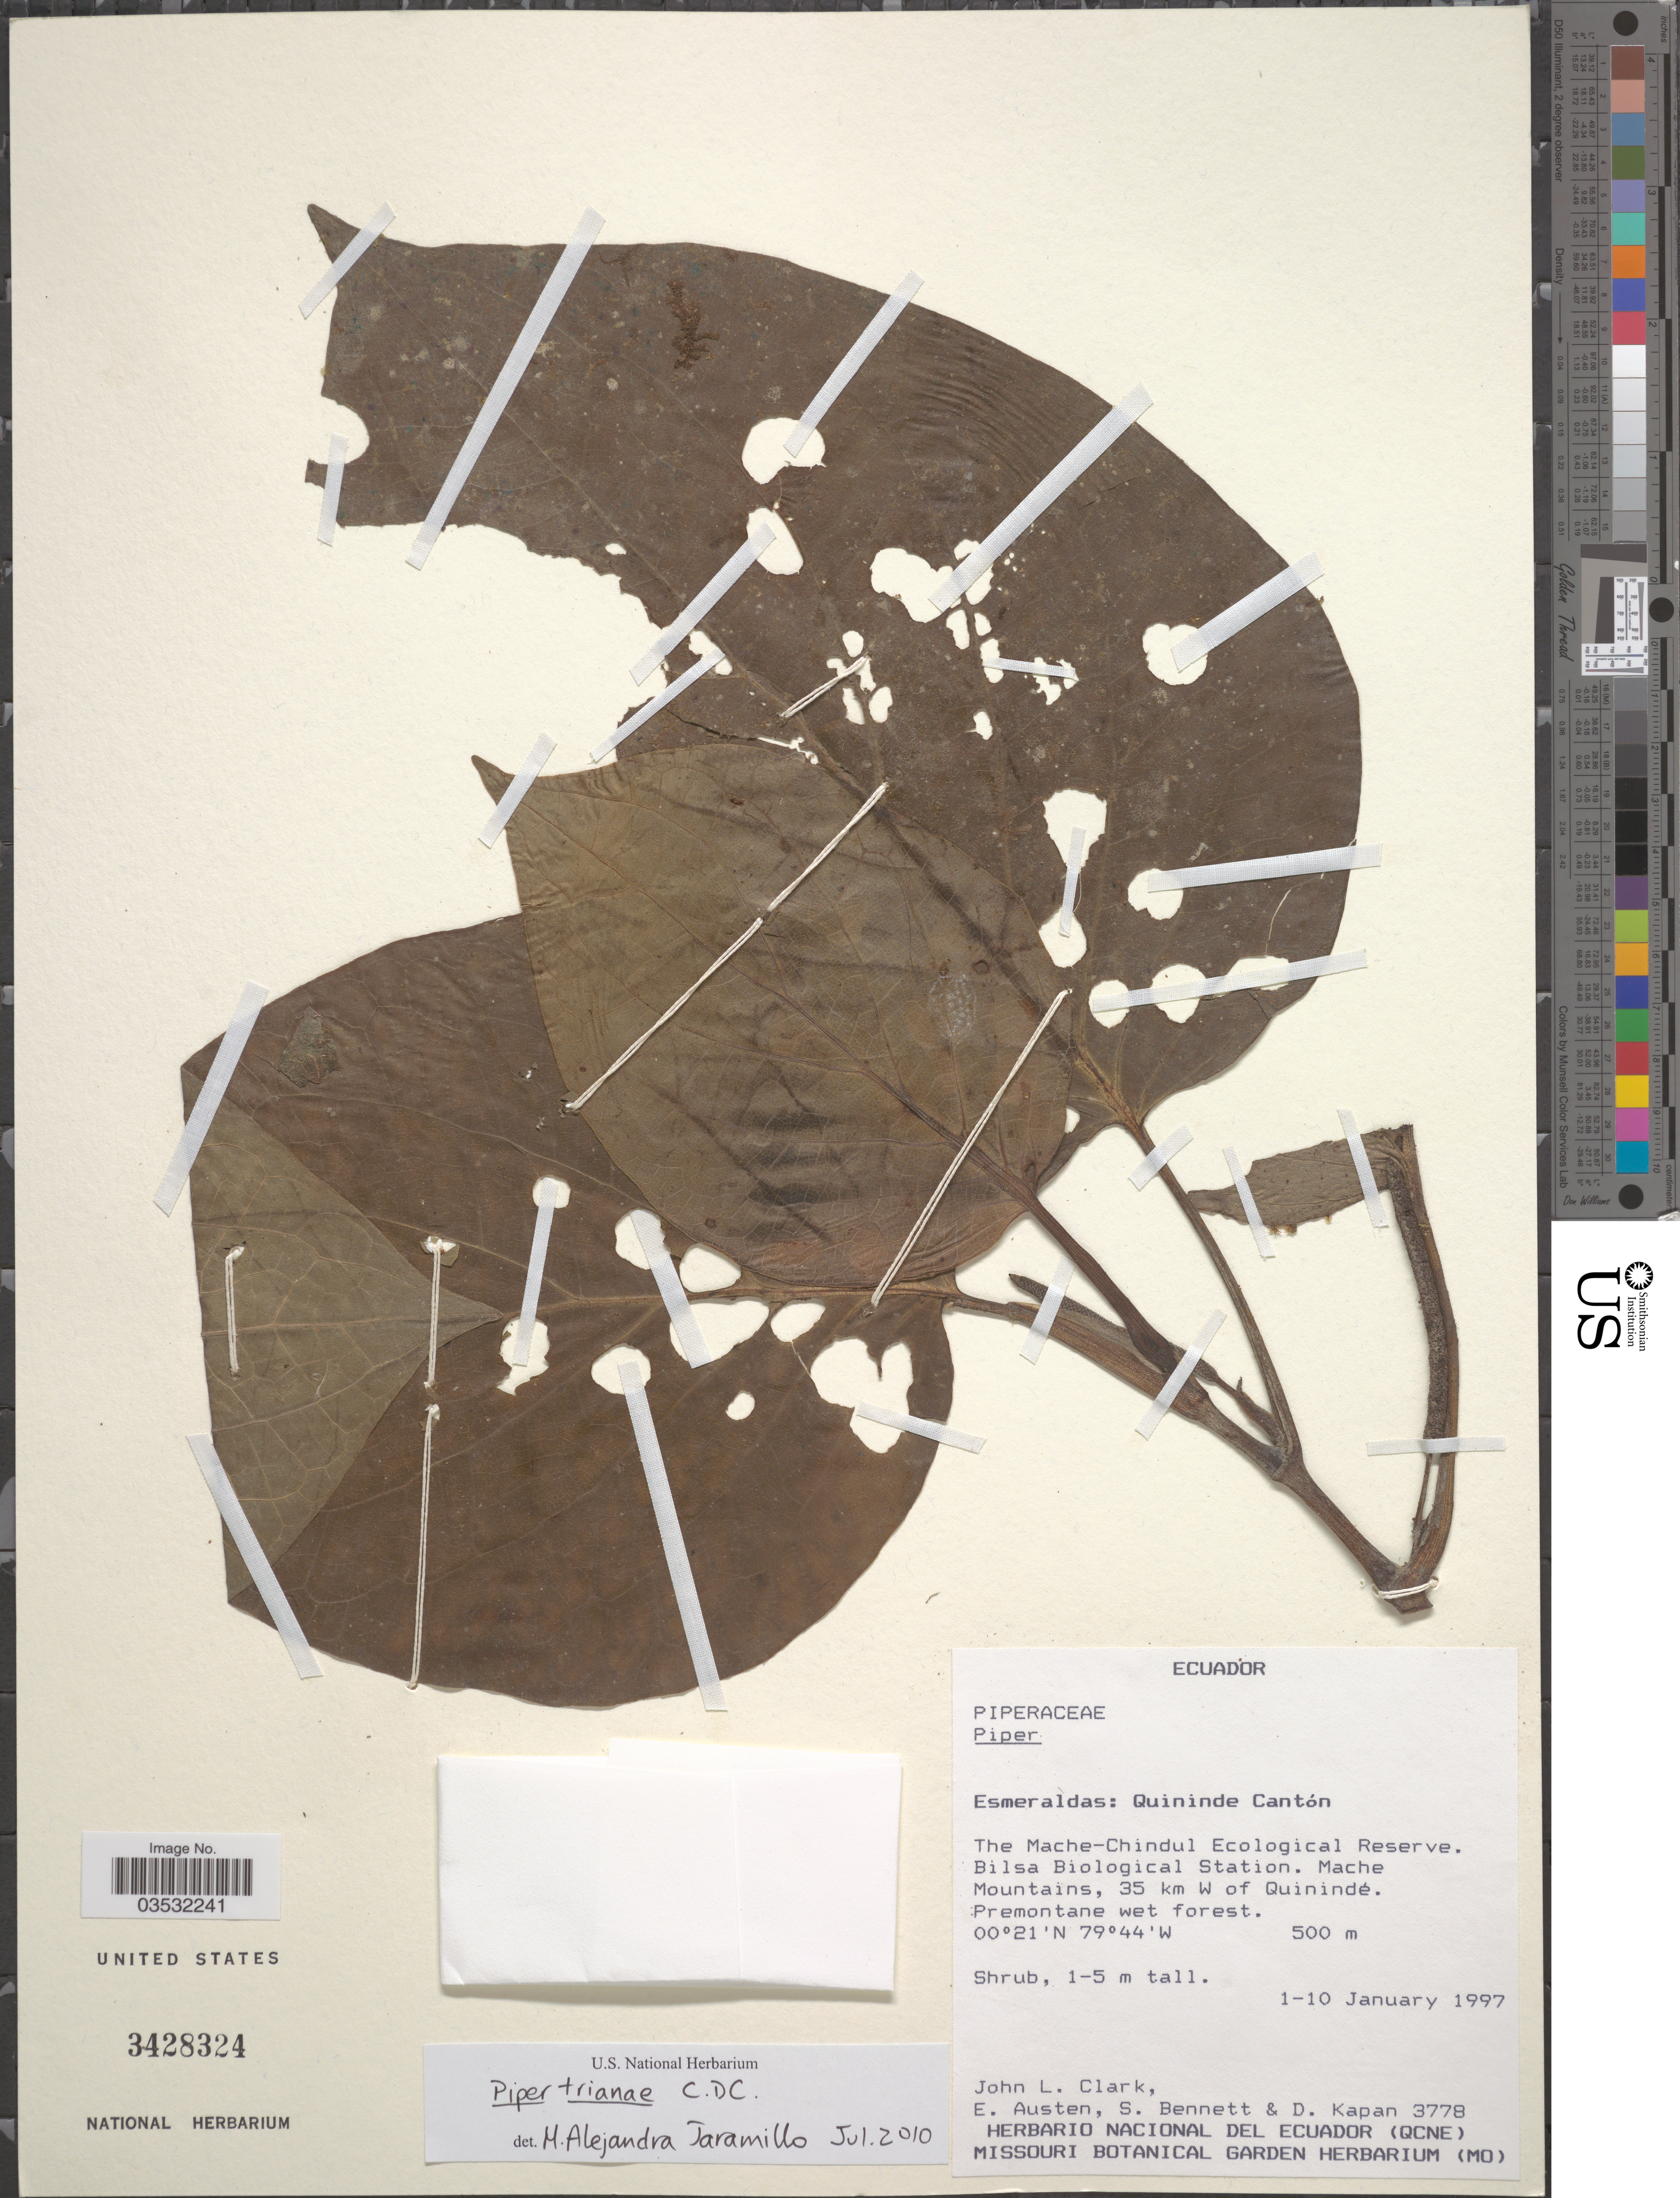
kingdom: Plantae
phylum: Tracheophyta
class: Magnoliopsida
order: Piperales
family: Piperaceae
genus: Piper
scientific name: Piper trianae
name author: C. DC.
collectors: J. L. Clark, E. Austen, S. Bennett & D. Kapan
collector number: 3778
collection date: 1997-01-01/1997-01-10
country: Ecuador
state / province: Esmeraldas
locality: Quininde Cantón. The Mache-Chindul Ecological Reserve. Bilsa Biological Station. Mache Mountains, 35 km W of Quinindé.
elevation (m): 500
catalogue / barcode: US 3428324